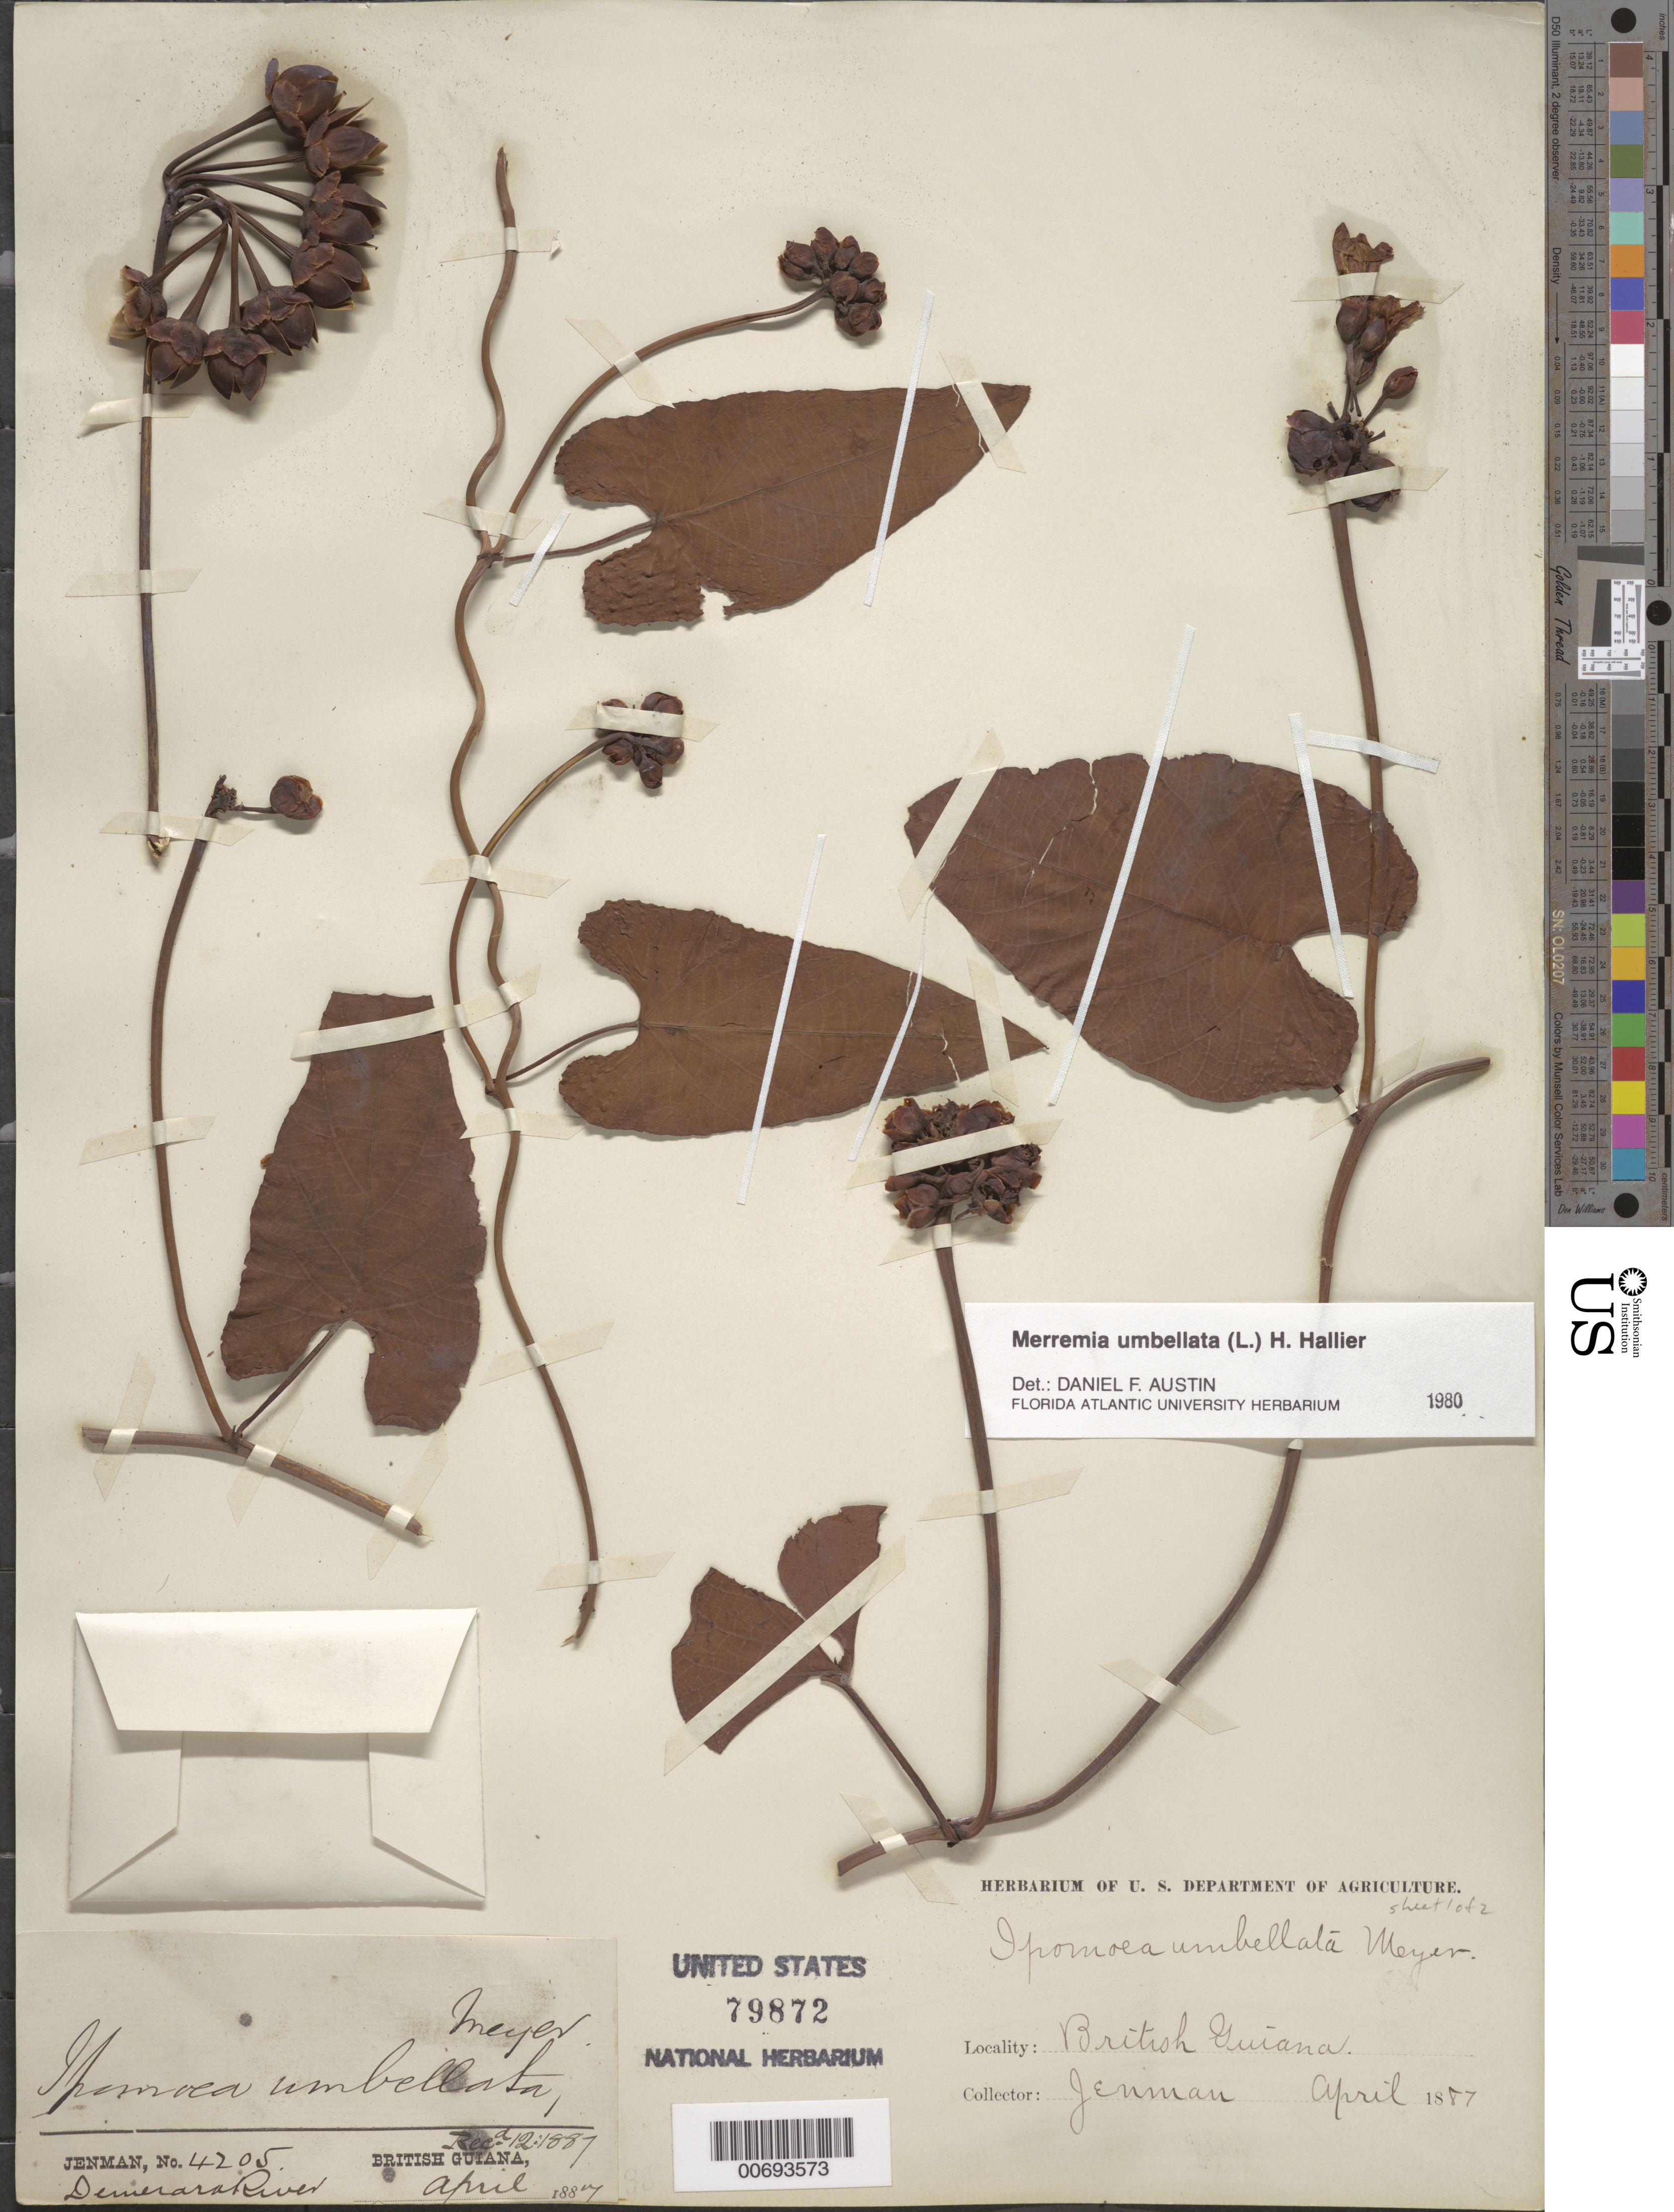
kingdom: Plantae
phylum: Tracheophyta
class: Magnoliopsida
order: Solanales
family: Convolvulaceae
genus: Camonea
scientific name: Camonea umbellata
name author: (L.) A. R. Simões & Staples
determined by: Strong, Mark T., (BOT), Smithsonian Institution - National Museum of Natural History (UNITED STATES)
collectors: G. S. Jenman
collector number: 4205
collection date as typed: April 1887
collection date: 1887-04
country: Guyana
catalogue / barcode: US 79872